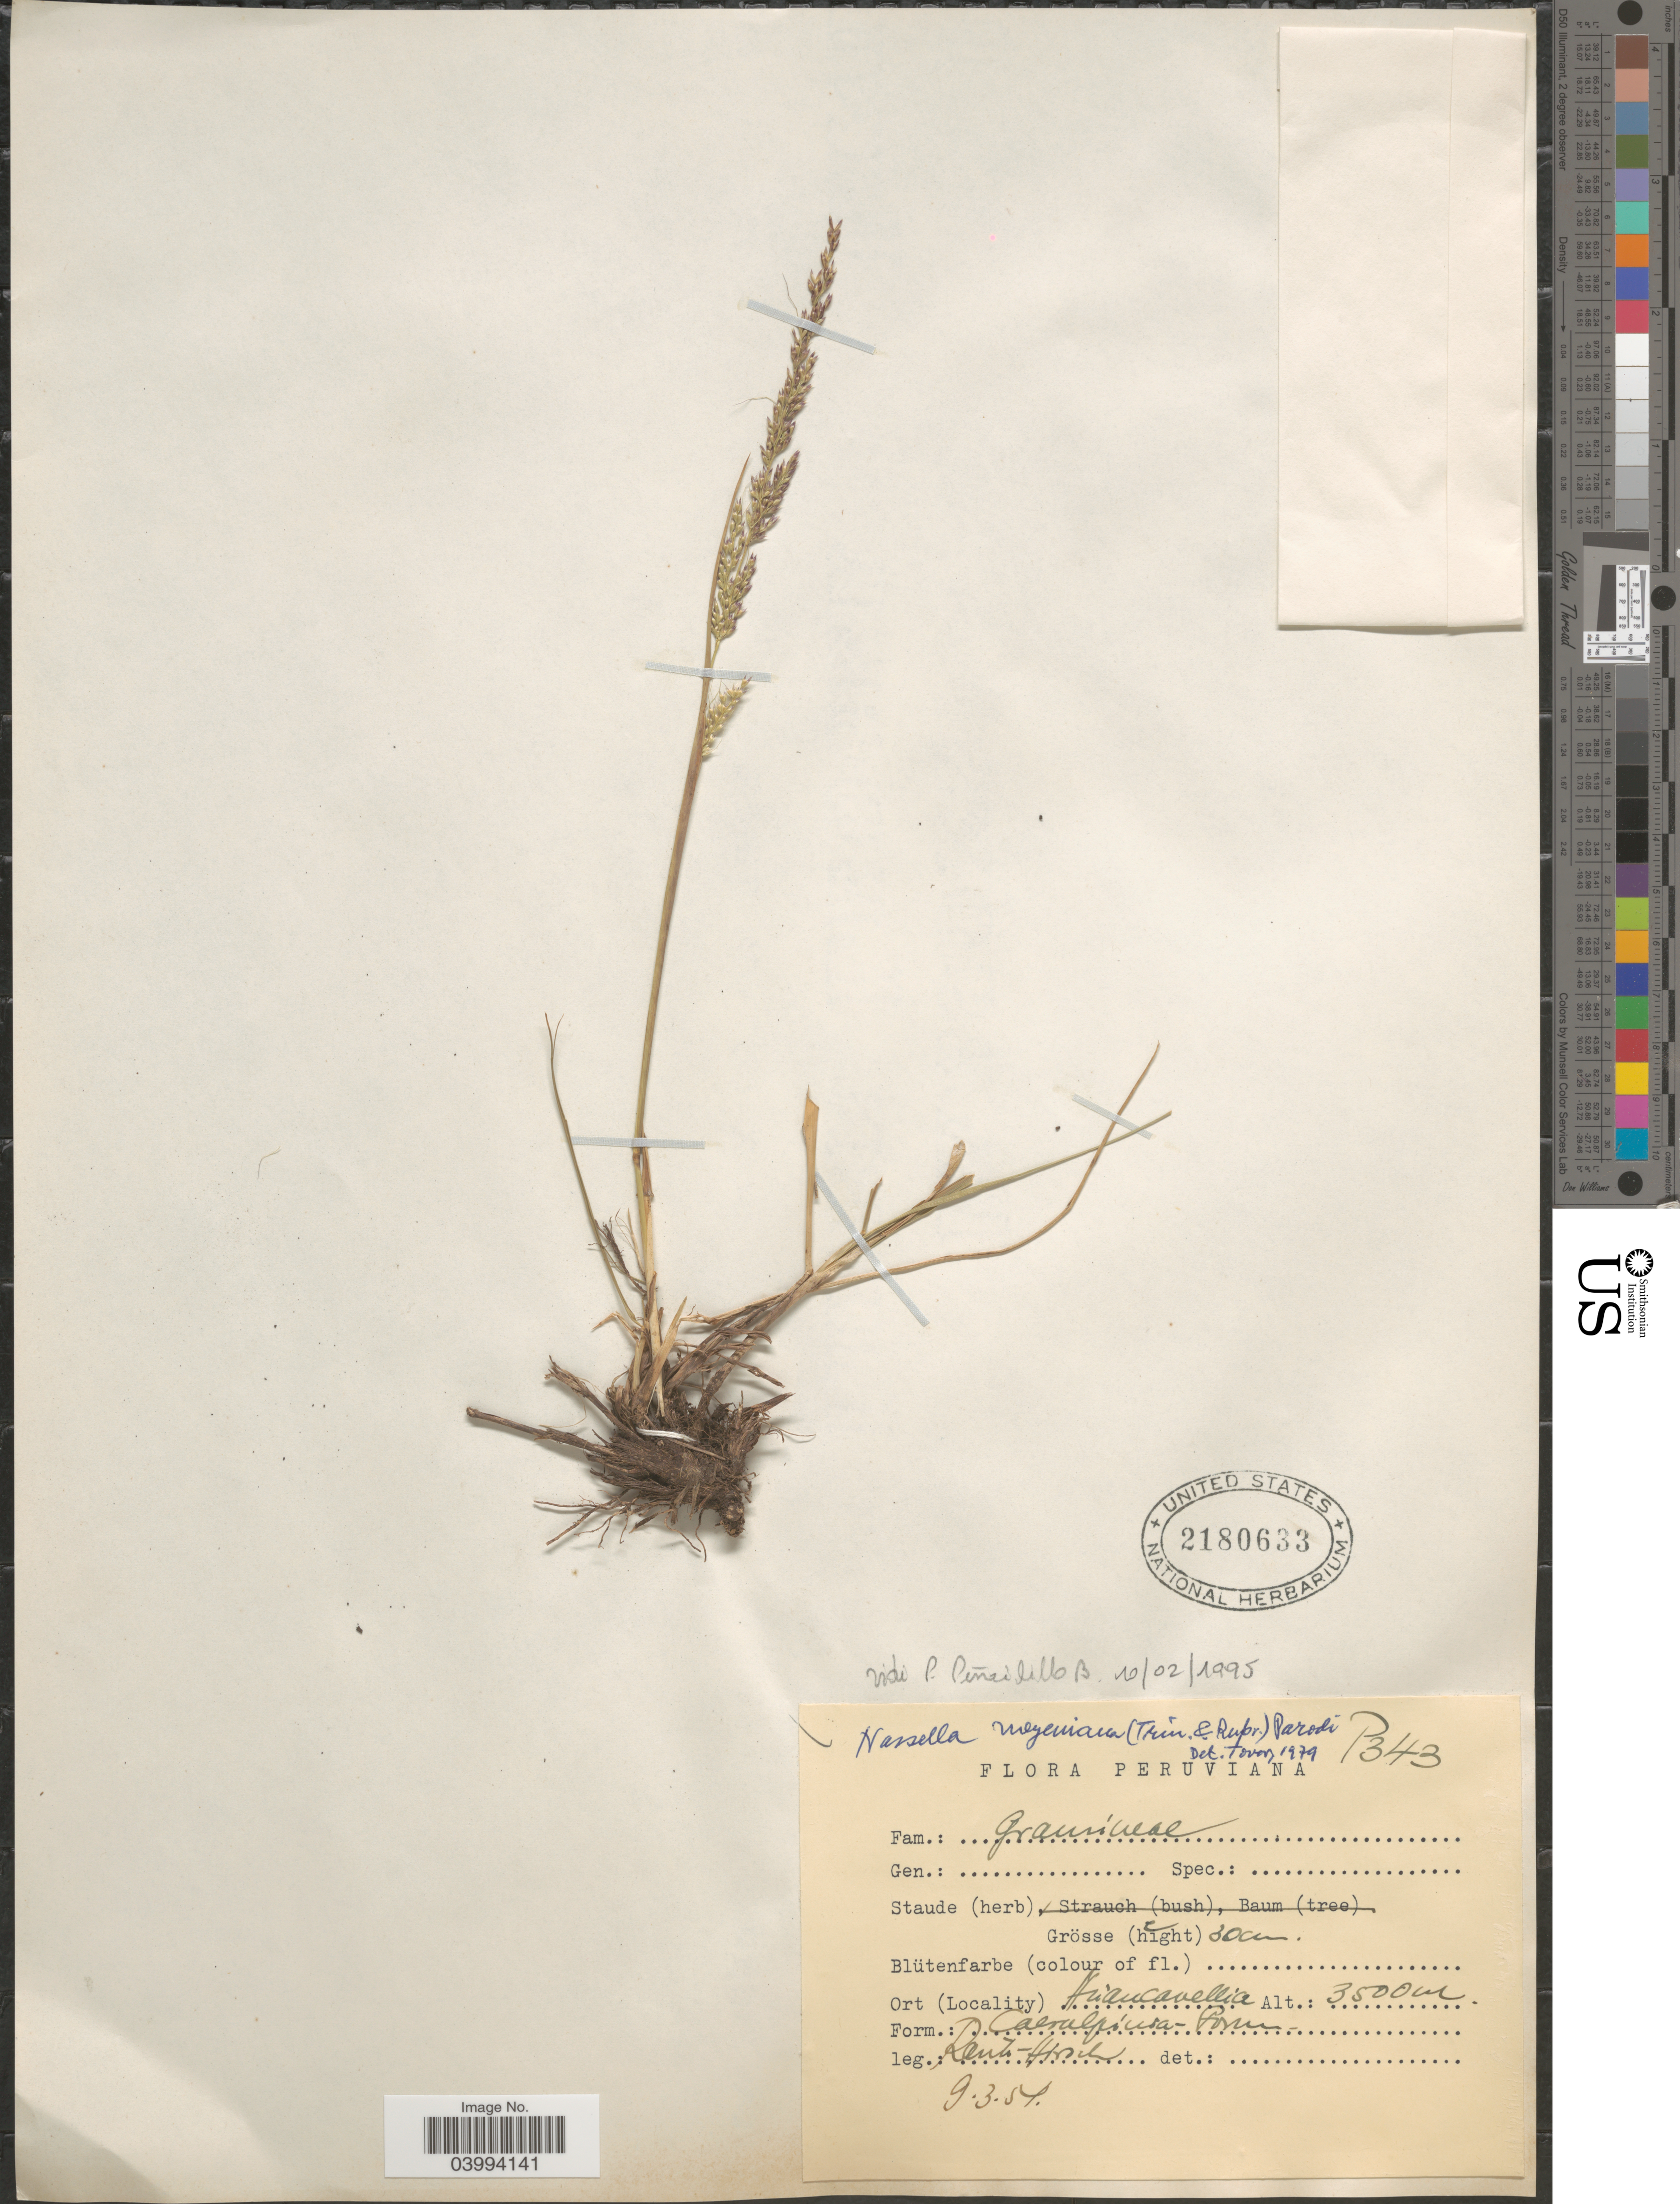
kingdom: Plantae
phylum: Tracheophyta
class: Liliopsida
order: Poales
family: Poaceae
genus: Nassella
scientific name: Nassella meyeniana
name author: (Trin. & Rupr.) Parodi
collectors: W. Rauh & G. Hirsch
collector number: P343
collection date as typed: Transcribed d/m/y: 9/3/54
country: Peru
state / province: Huancavelica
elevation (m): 3500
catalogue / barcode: US 2180633